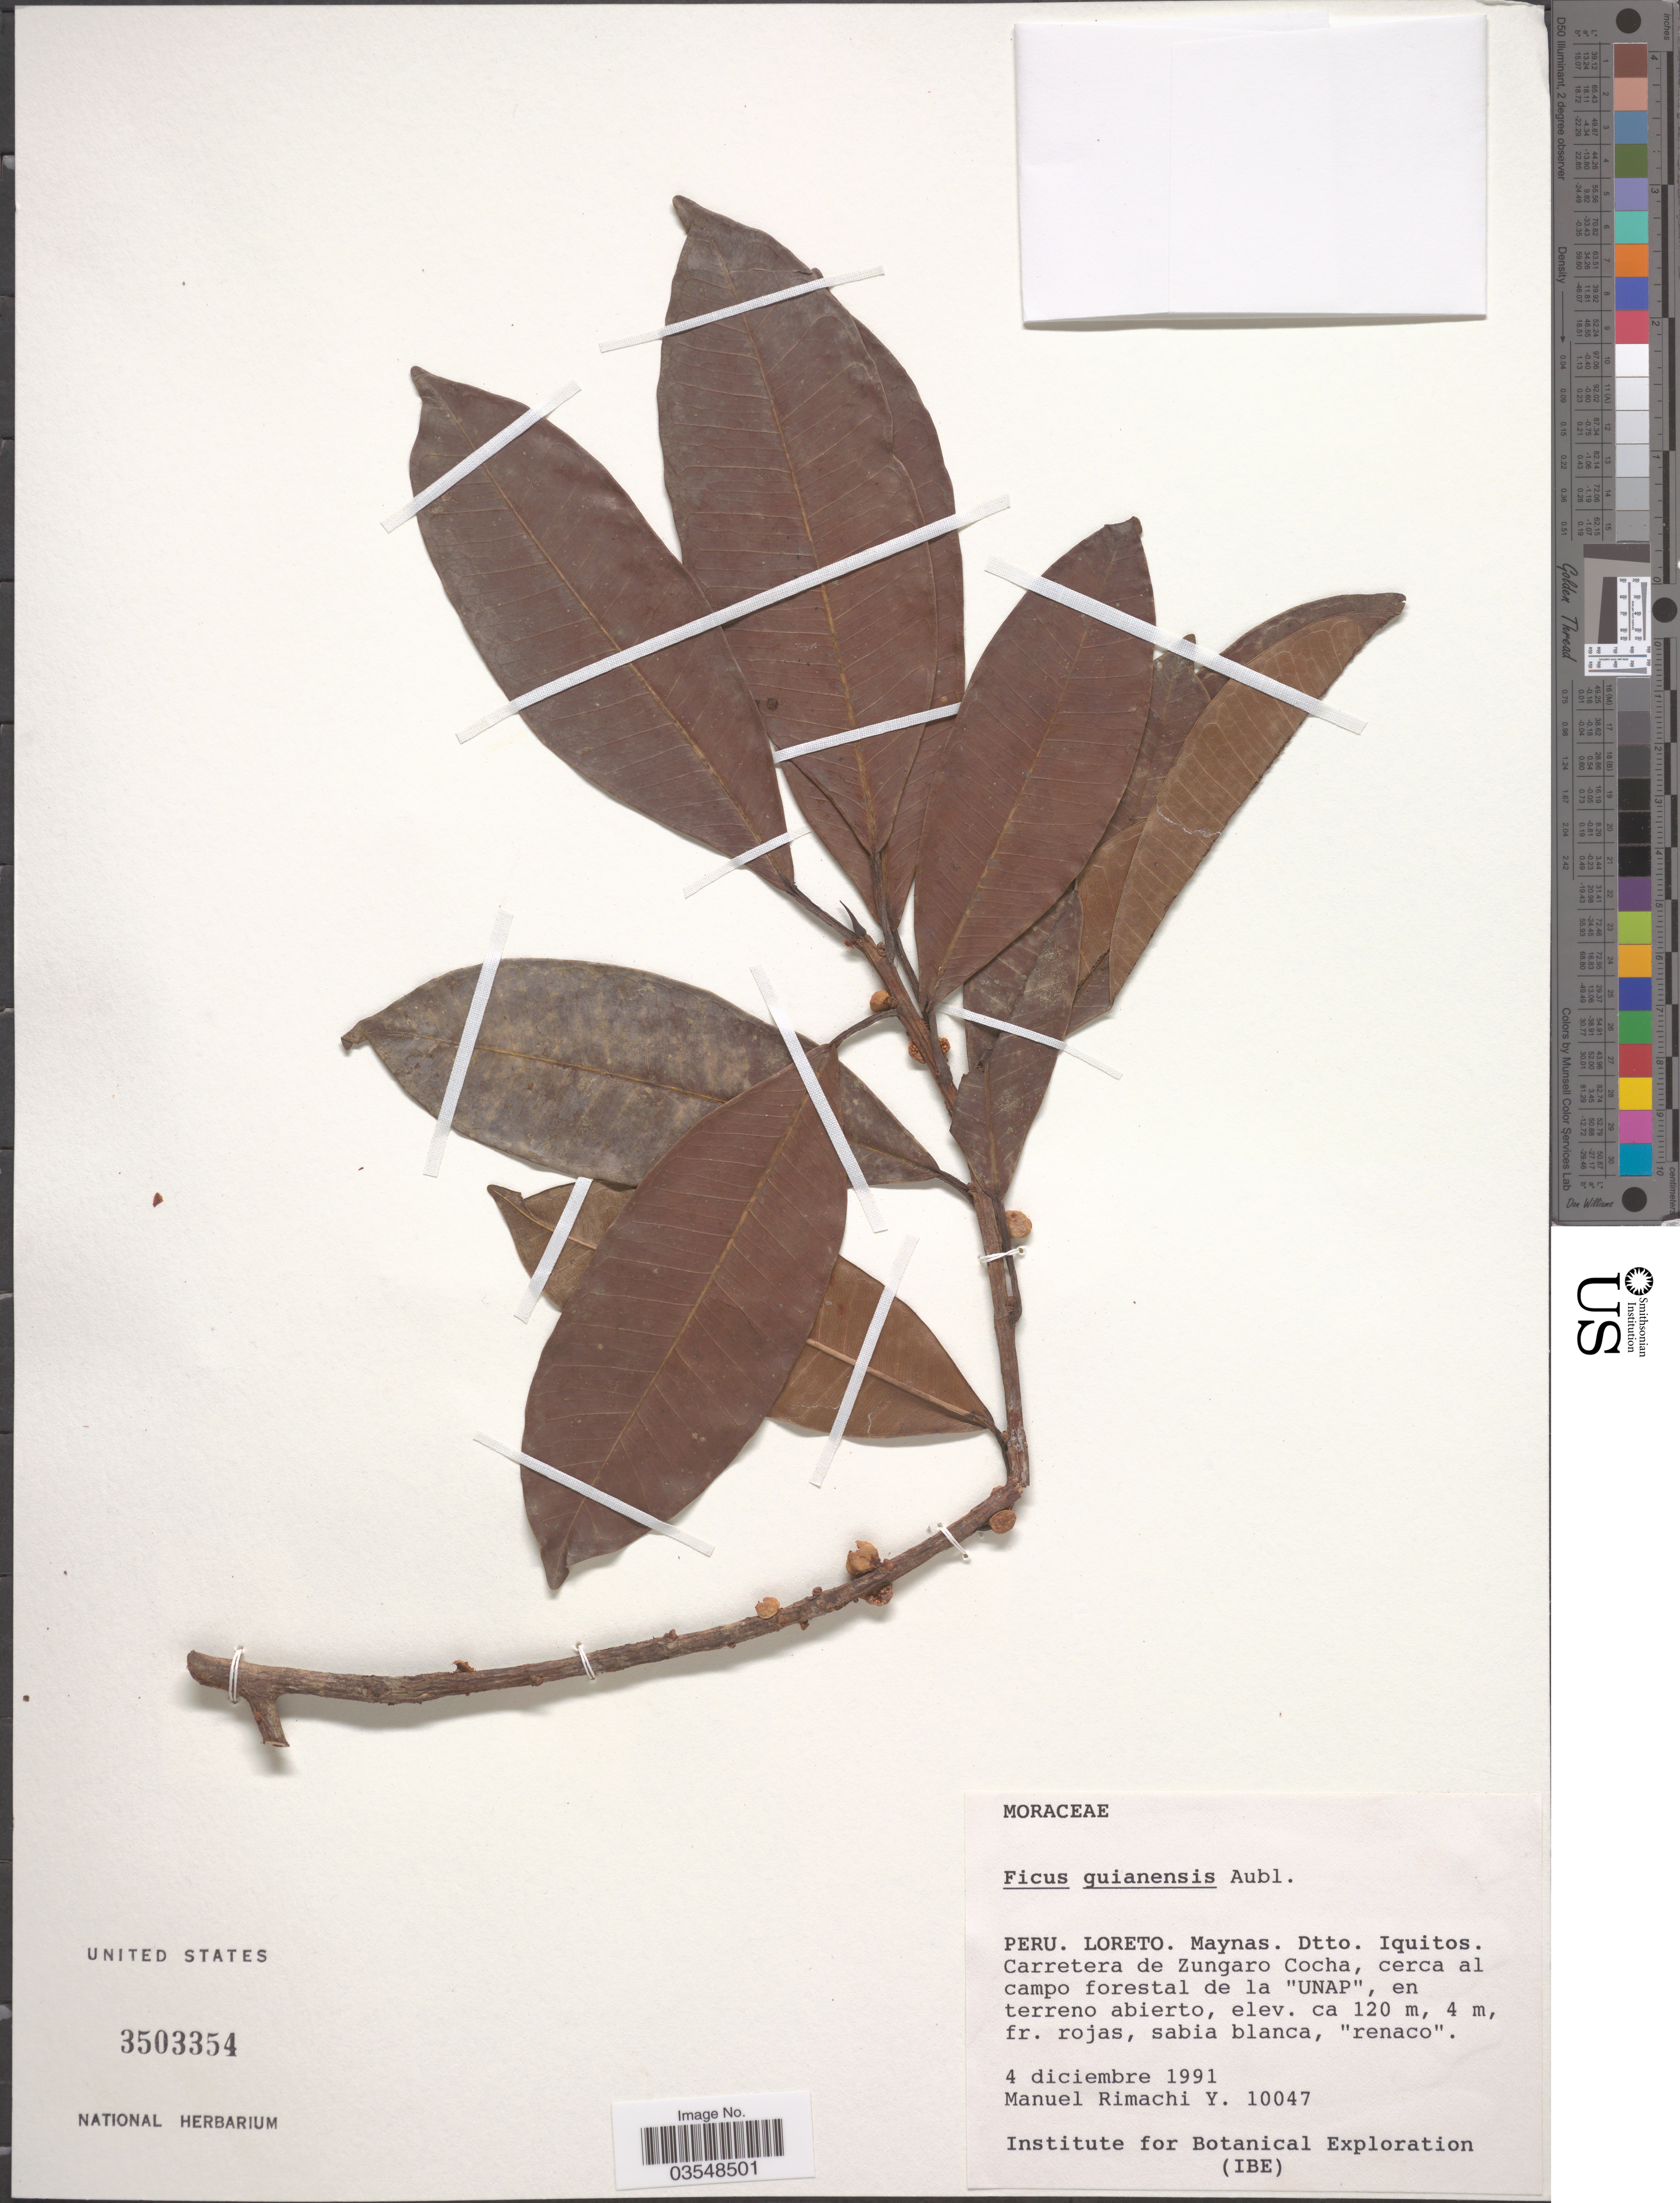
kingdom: Plantae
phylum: Tracheophyta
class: Magnoliopsida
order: Rosales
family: Moraceae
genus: Ficus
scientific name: Ficus guianensis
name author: Desv. ex Ham.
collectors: M. Rimachi Y.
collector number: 10047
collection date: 1991-12-04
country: Peru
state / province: Loreto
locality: Maynas. Dtto. Iquitos. Carretera de Zungaro Cocha, cerca al campo forestal de la "UNAP," en terrano abierto.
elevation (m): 120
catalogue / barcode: US 3503354